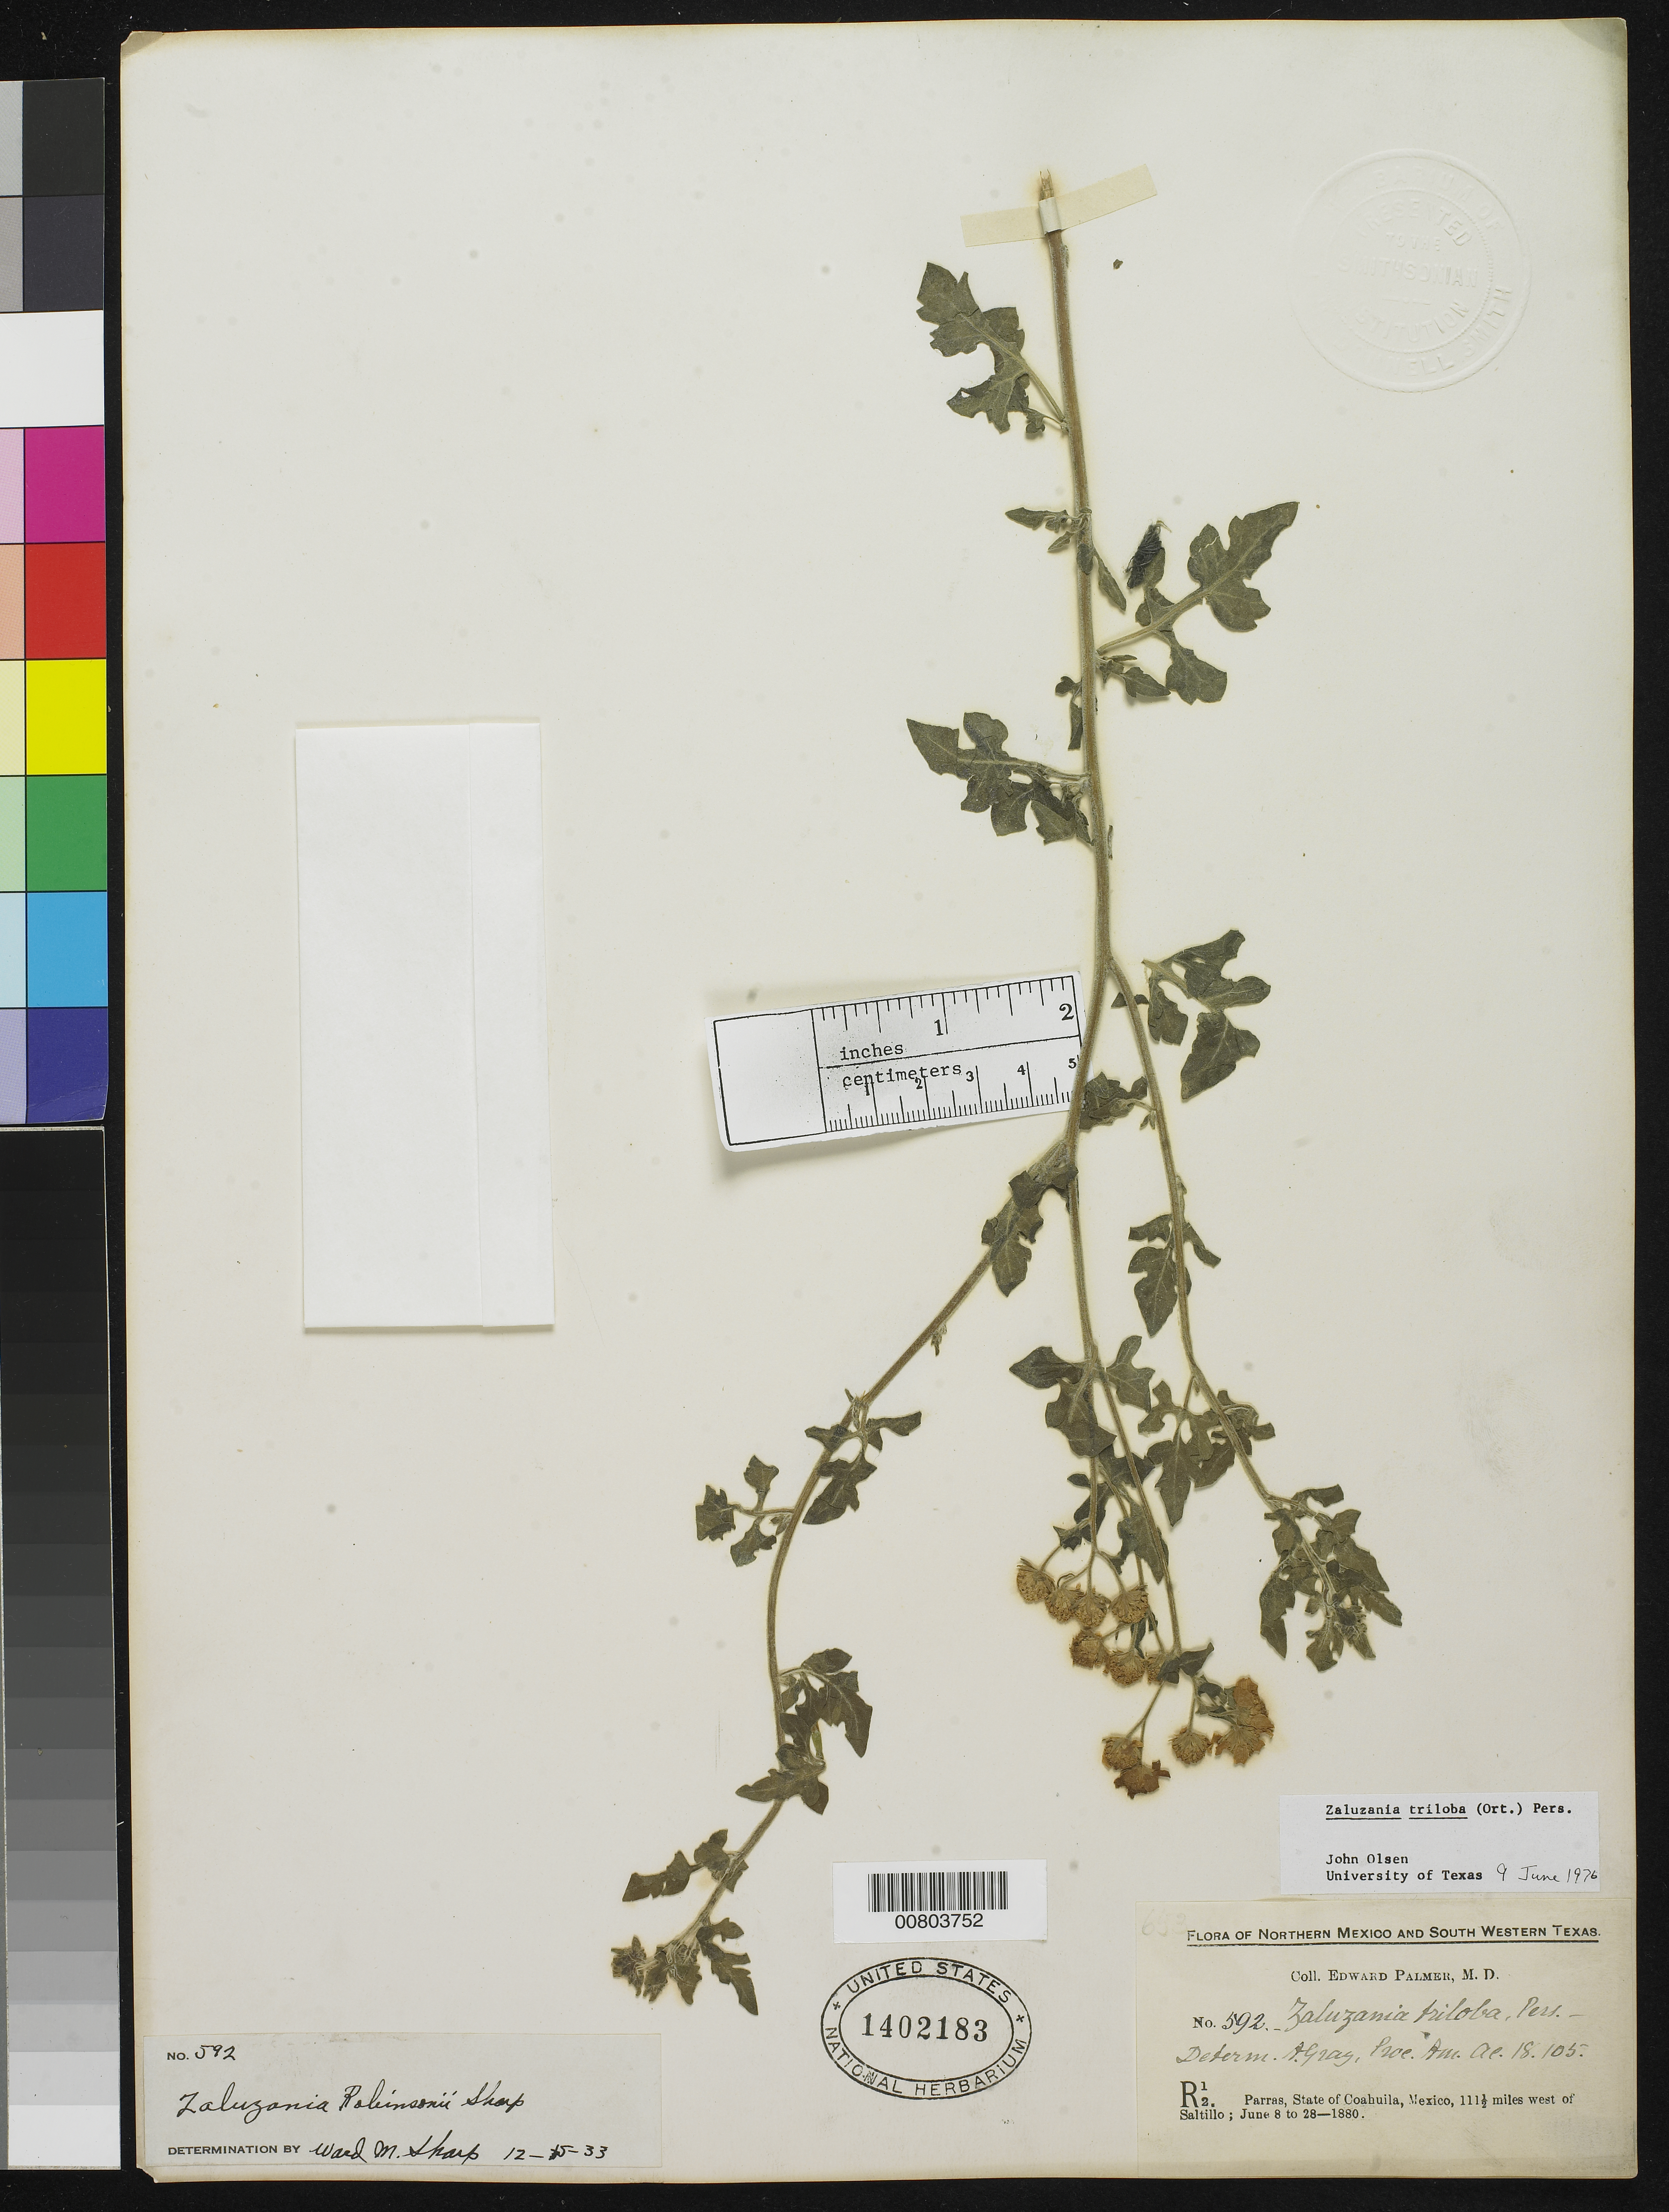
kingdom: Plantae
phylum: Tracheophyta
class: Magnoliopsida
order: Asterales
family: Asteraceae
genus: Zaluzania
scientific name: Zaluzania triloba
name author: (Ortega) Pers.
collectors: E. Palmer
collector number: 592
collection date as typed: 08 Jun 1880 to 28 Jun 1880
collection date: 1880-06-08/1880-06-28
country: Mexico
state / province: Coahuila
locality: R12. Parras, Coahuila, 111½ miles west of Saltillo.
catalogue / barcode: US 1402183